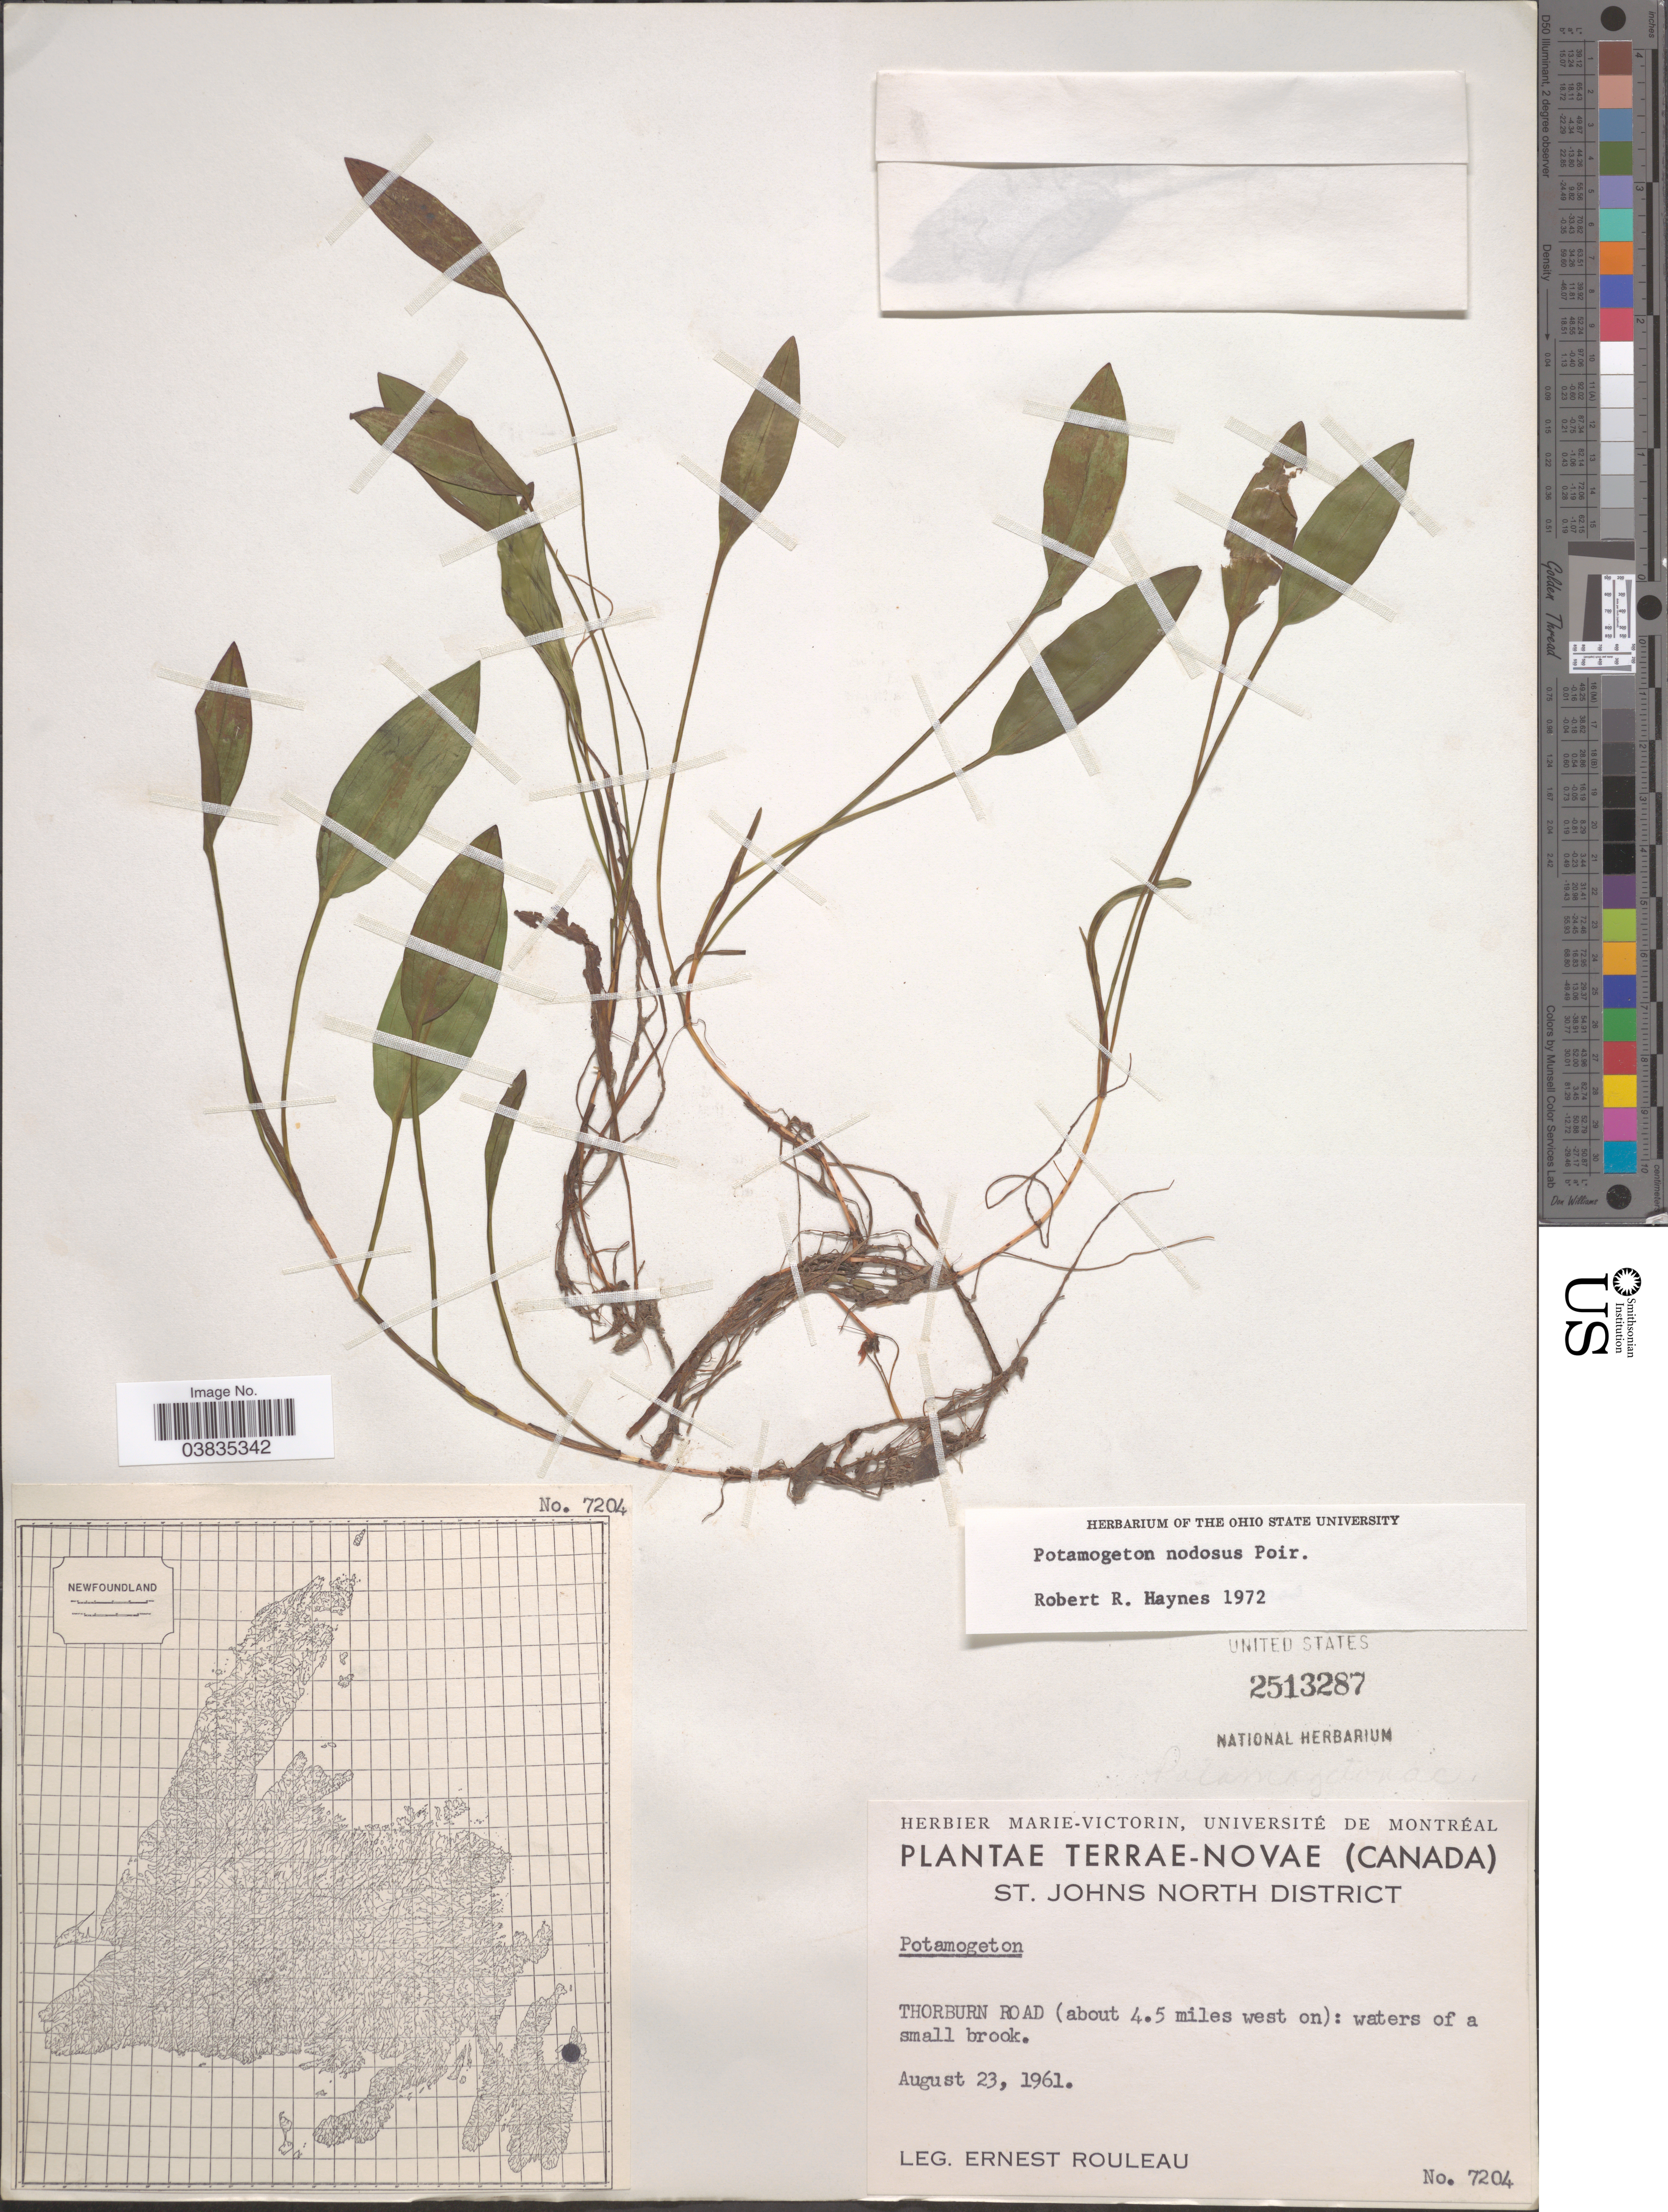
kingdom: Plantae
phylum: Tracheophyta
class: Liliopsida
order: Alismatales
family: Potamogetonaceae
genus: Potamogeton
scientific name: Potamogeton nodosus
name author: Poir.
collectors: J. Rouleau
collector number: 7204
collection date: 1961-08-23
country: Canada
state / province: Newfoundland and Labrador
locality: Terrae-Novae. St. Johns North District. Thorburn Road (about 4.5 miles west on).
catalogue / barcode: US 2513287